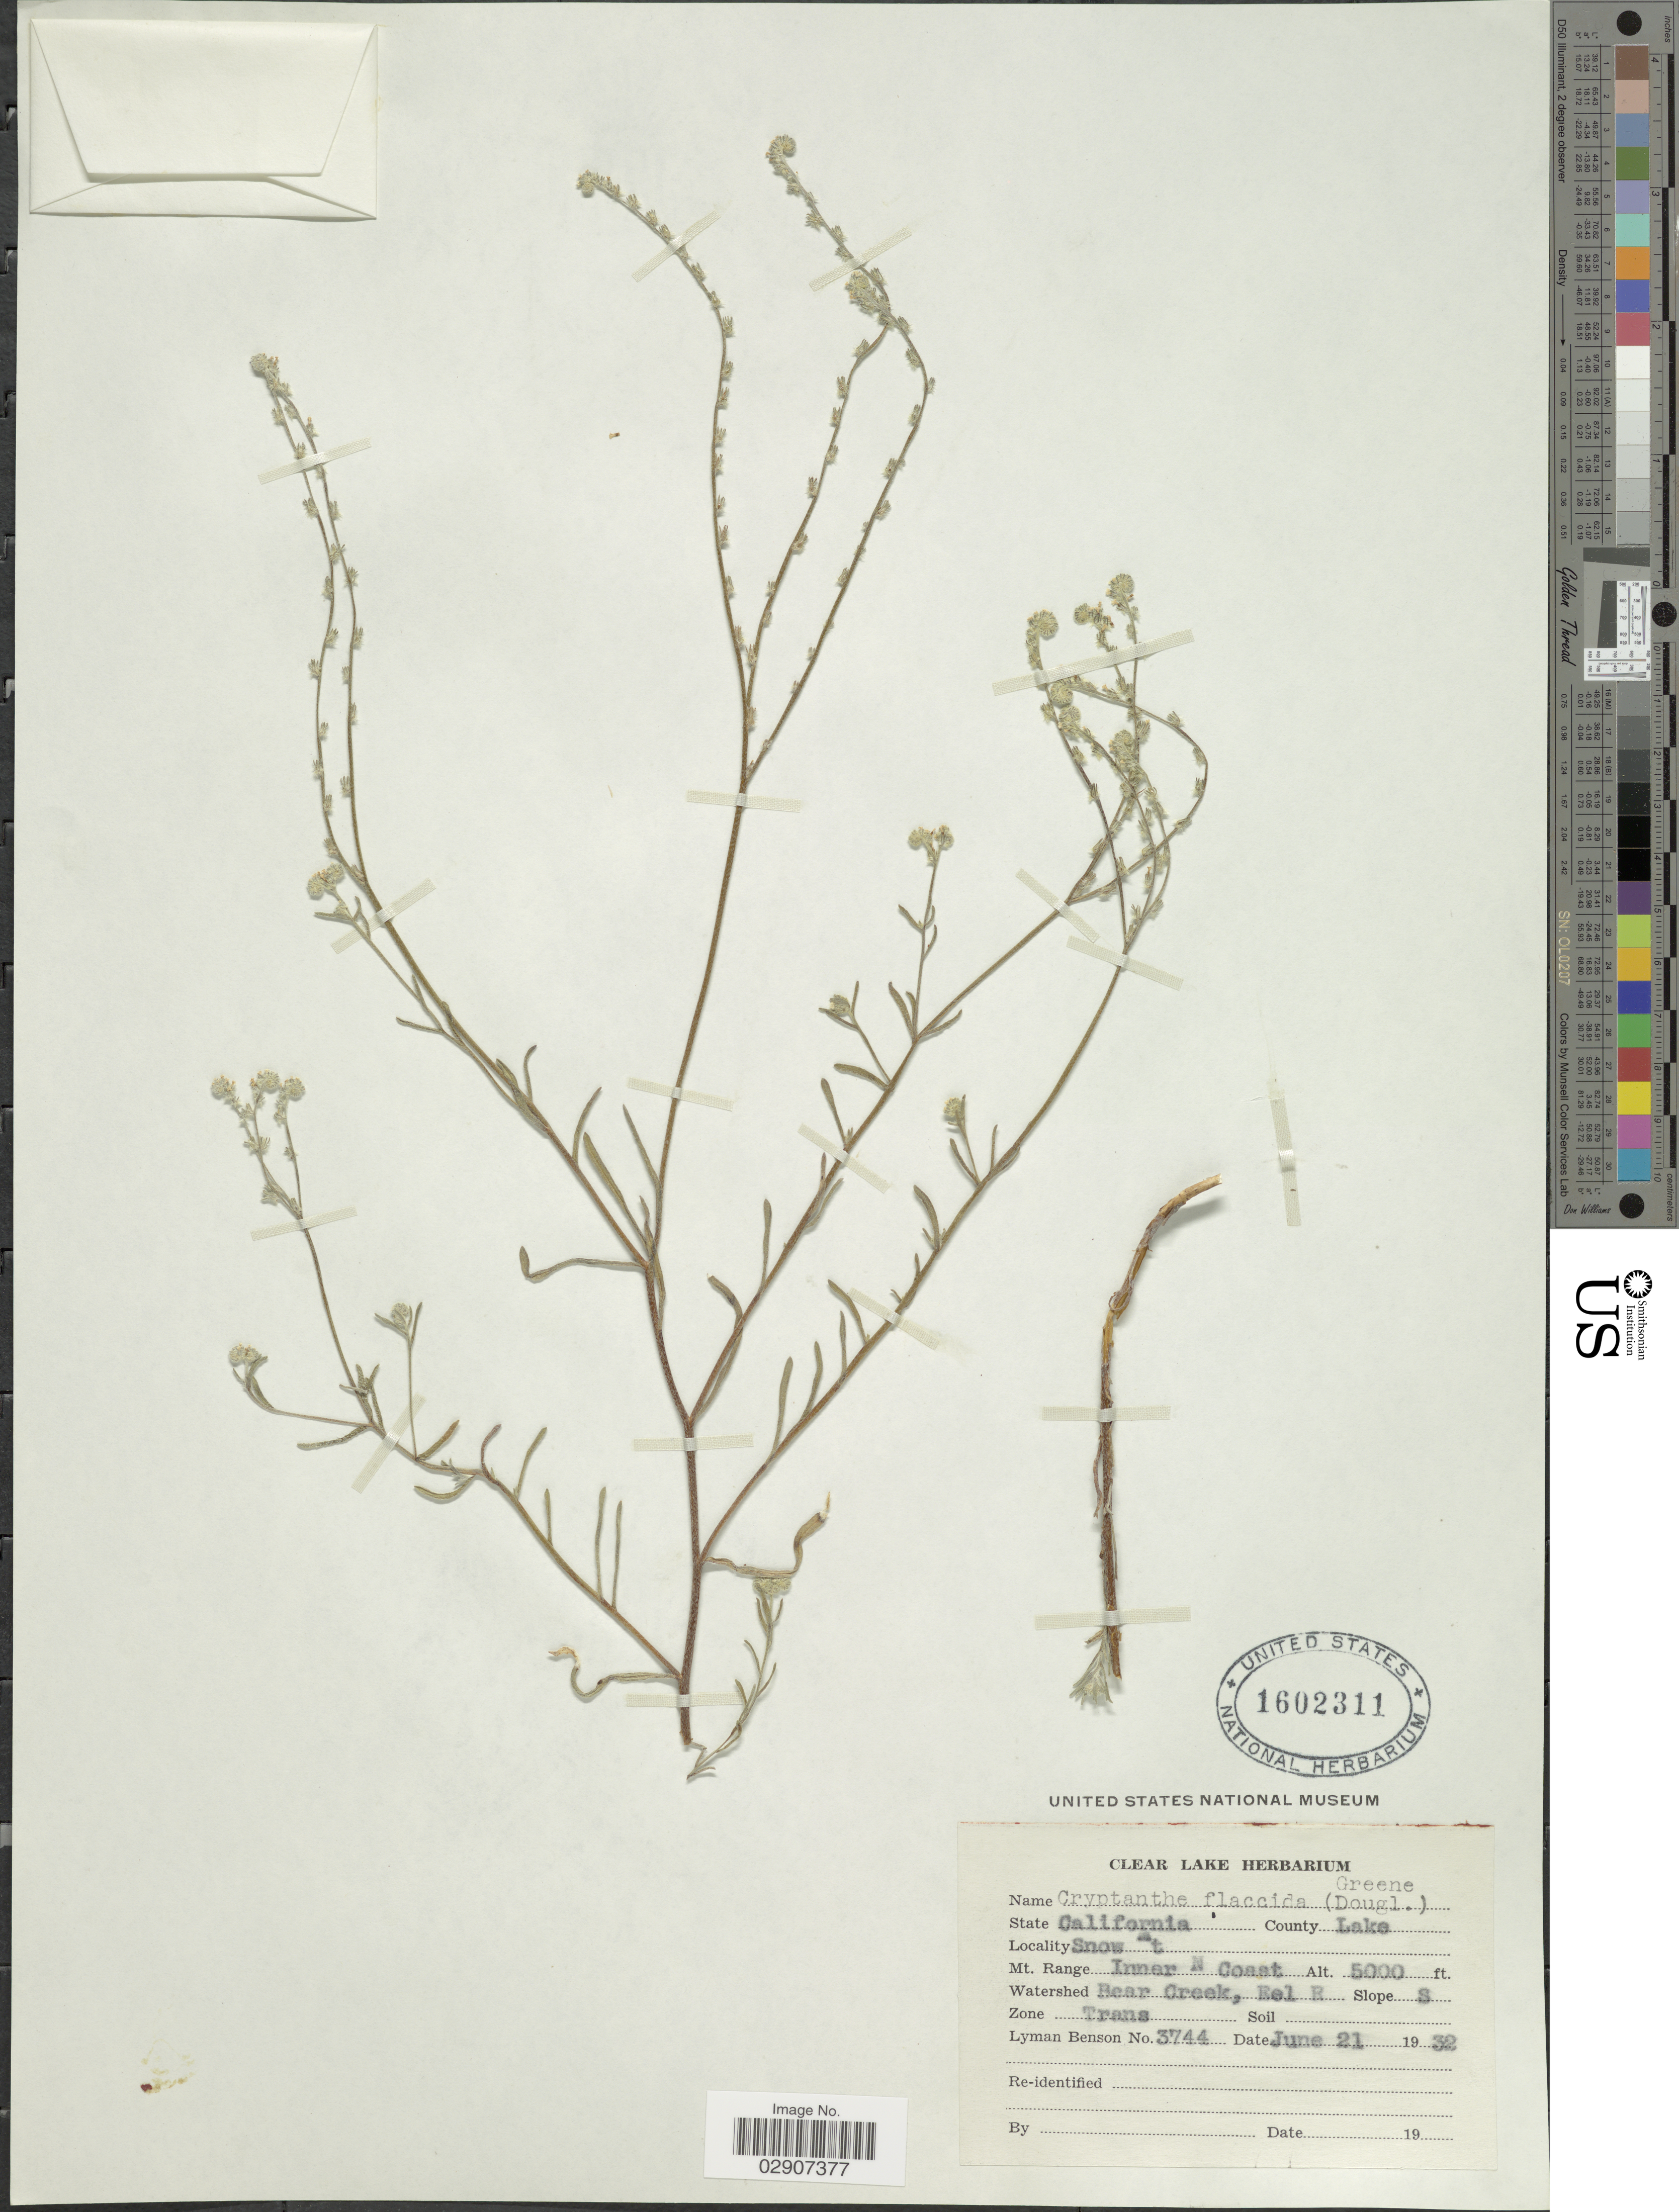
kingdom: Plantae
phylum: Tracheophyta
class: Magnoliopsida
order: Boraginales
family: Boraginaceae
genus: Cryptantha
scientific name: Cryptantha flaccida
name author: (Douglas ex Lehm.) Greene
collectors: L. D. Benson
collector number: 3744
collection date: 1932-06-21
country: United States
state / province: California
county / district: Lake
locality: County Lake, Snow Mt., Mt. Range Inner N Coast, Watershed Bear Creek, Eal R.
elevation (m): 1524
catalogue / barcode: US 1602311